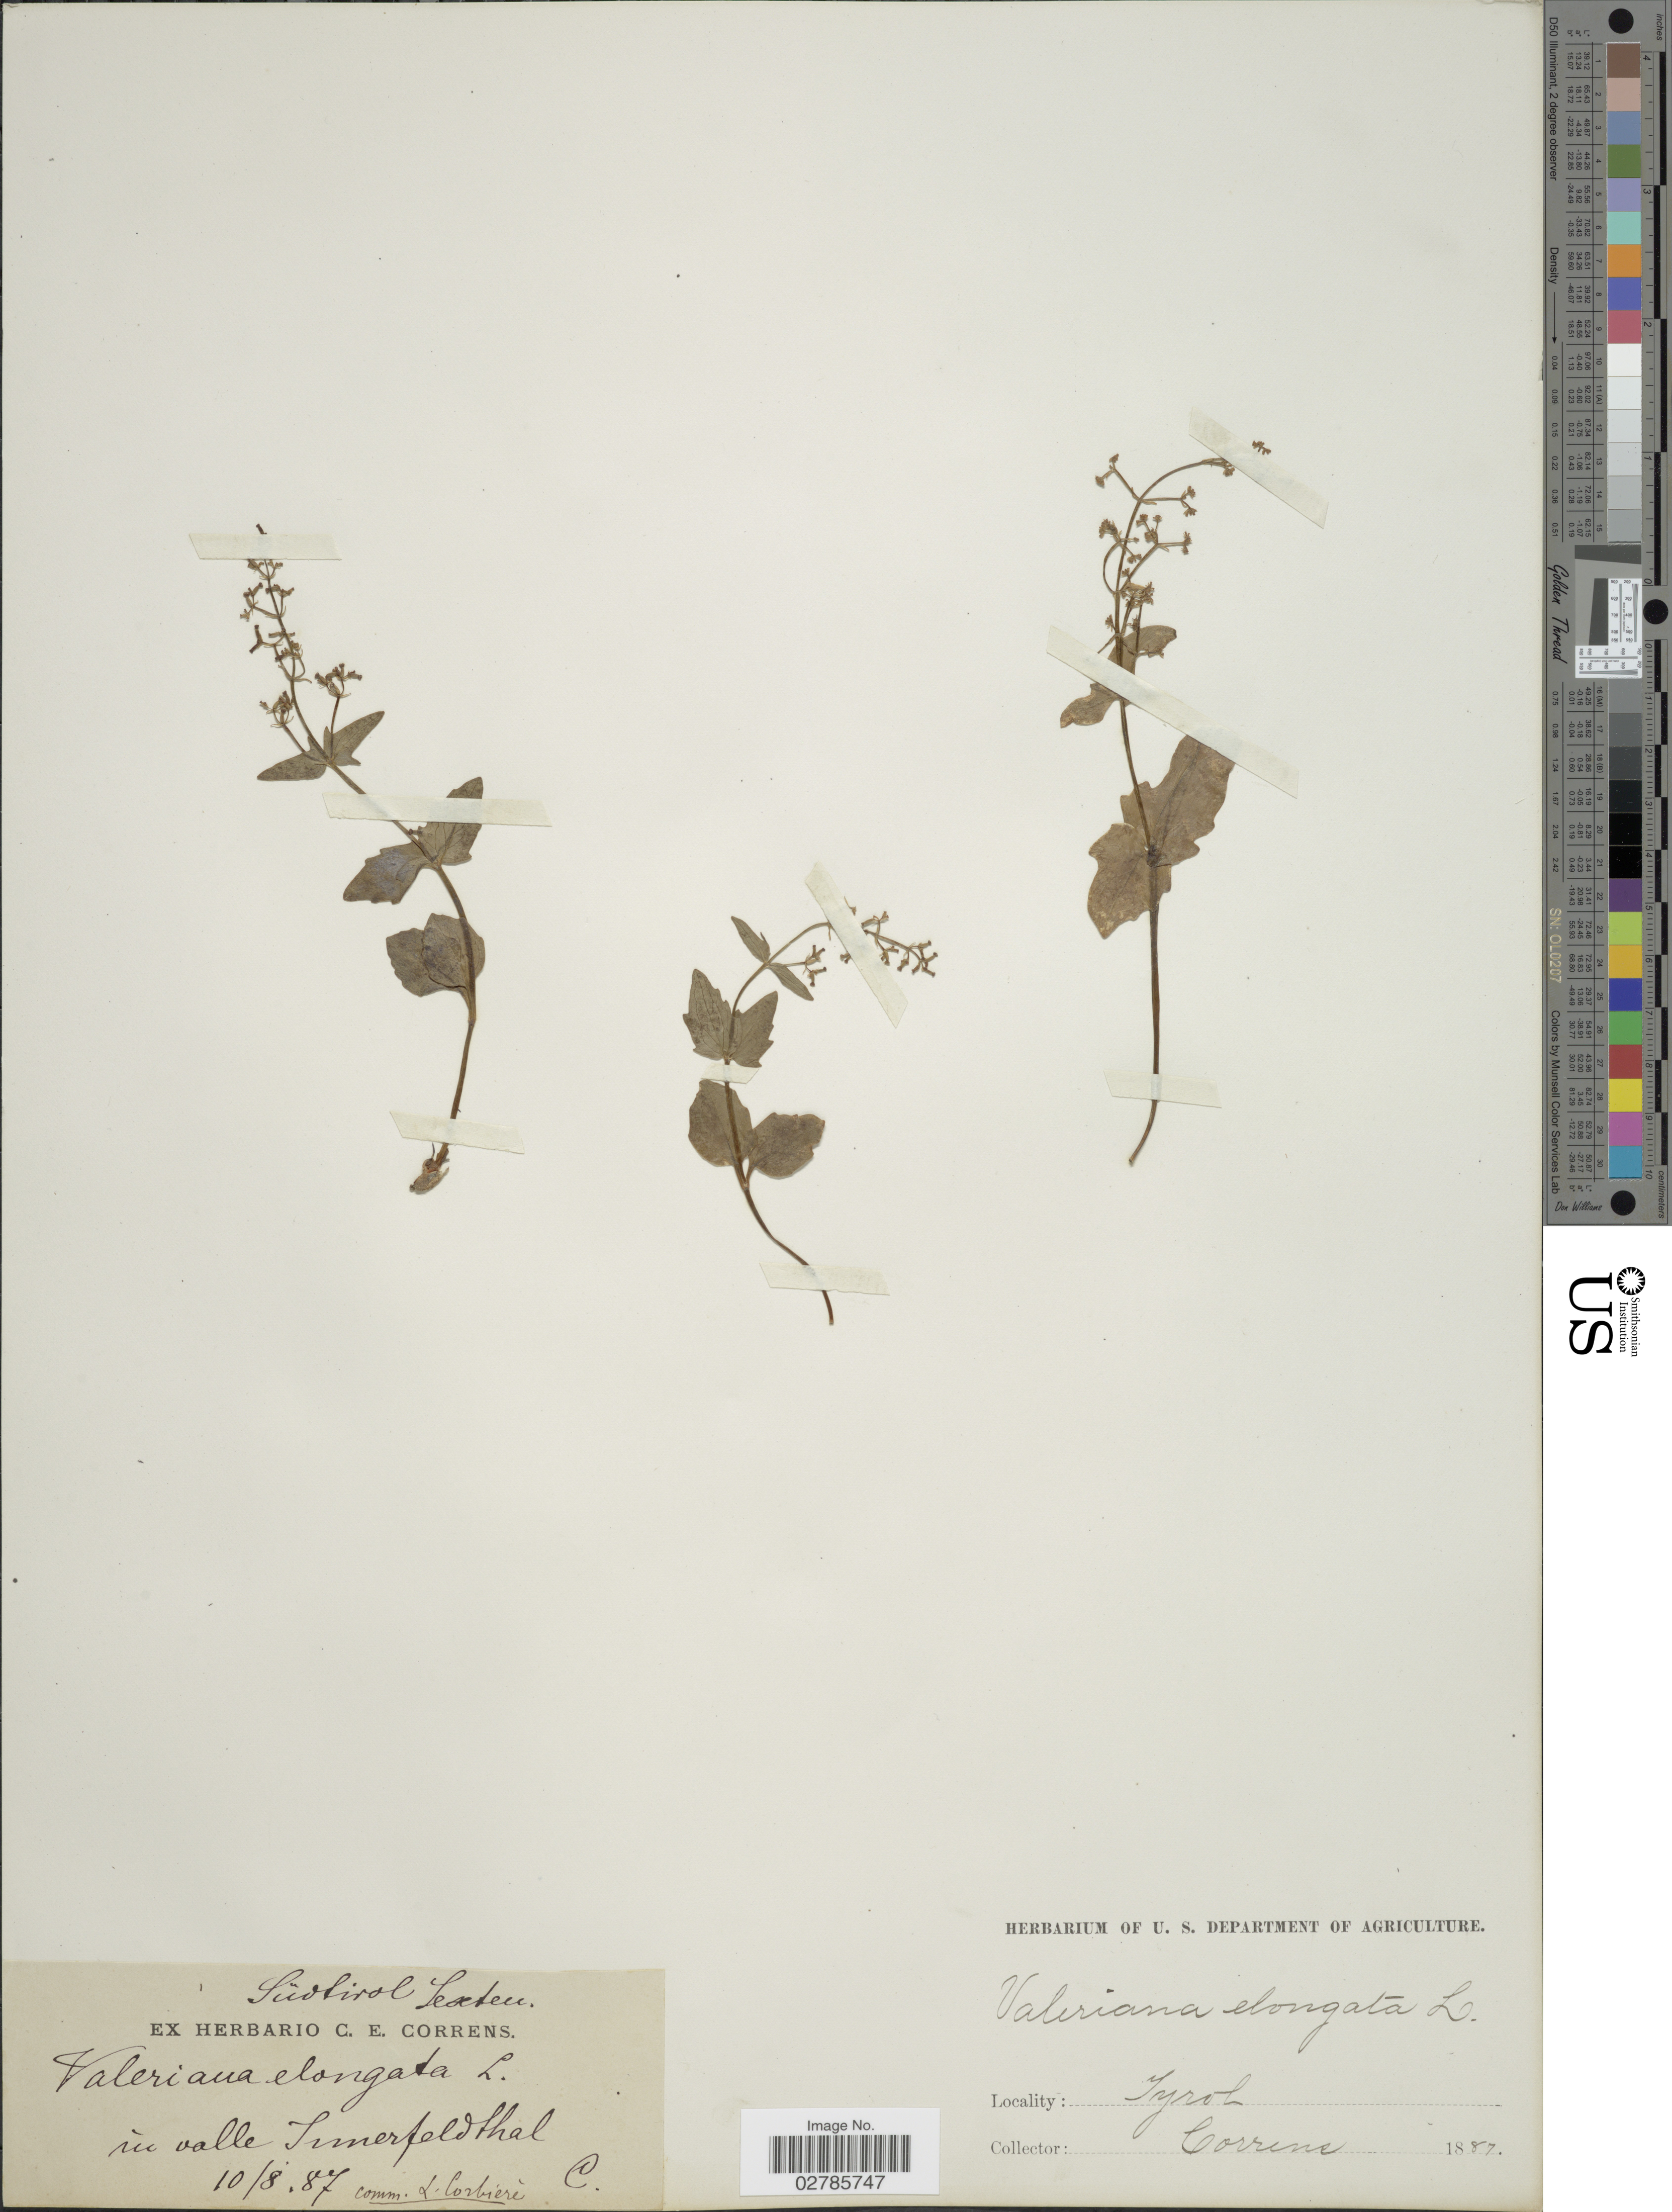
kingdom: Plantae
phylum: Tracheophyta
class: Magnoliopsida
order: Dipsacales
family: Caprifoliaceae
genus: Valeriana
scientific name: Valeriana elongata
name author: Jacq.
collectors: C. Correns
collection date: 1887-08-10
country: Austria / Italy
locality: Tyrol, in valle Simerfeldthal.